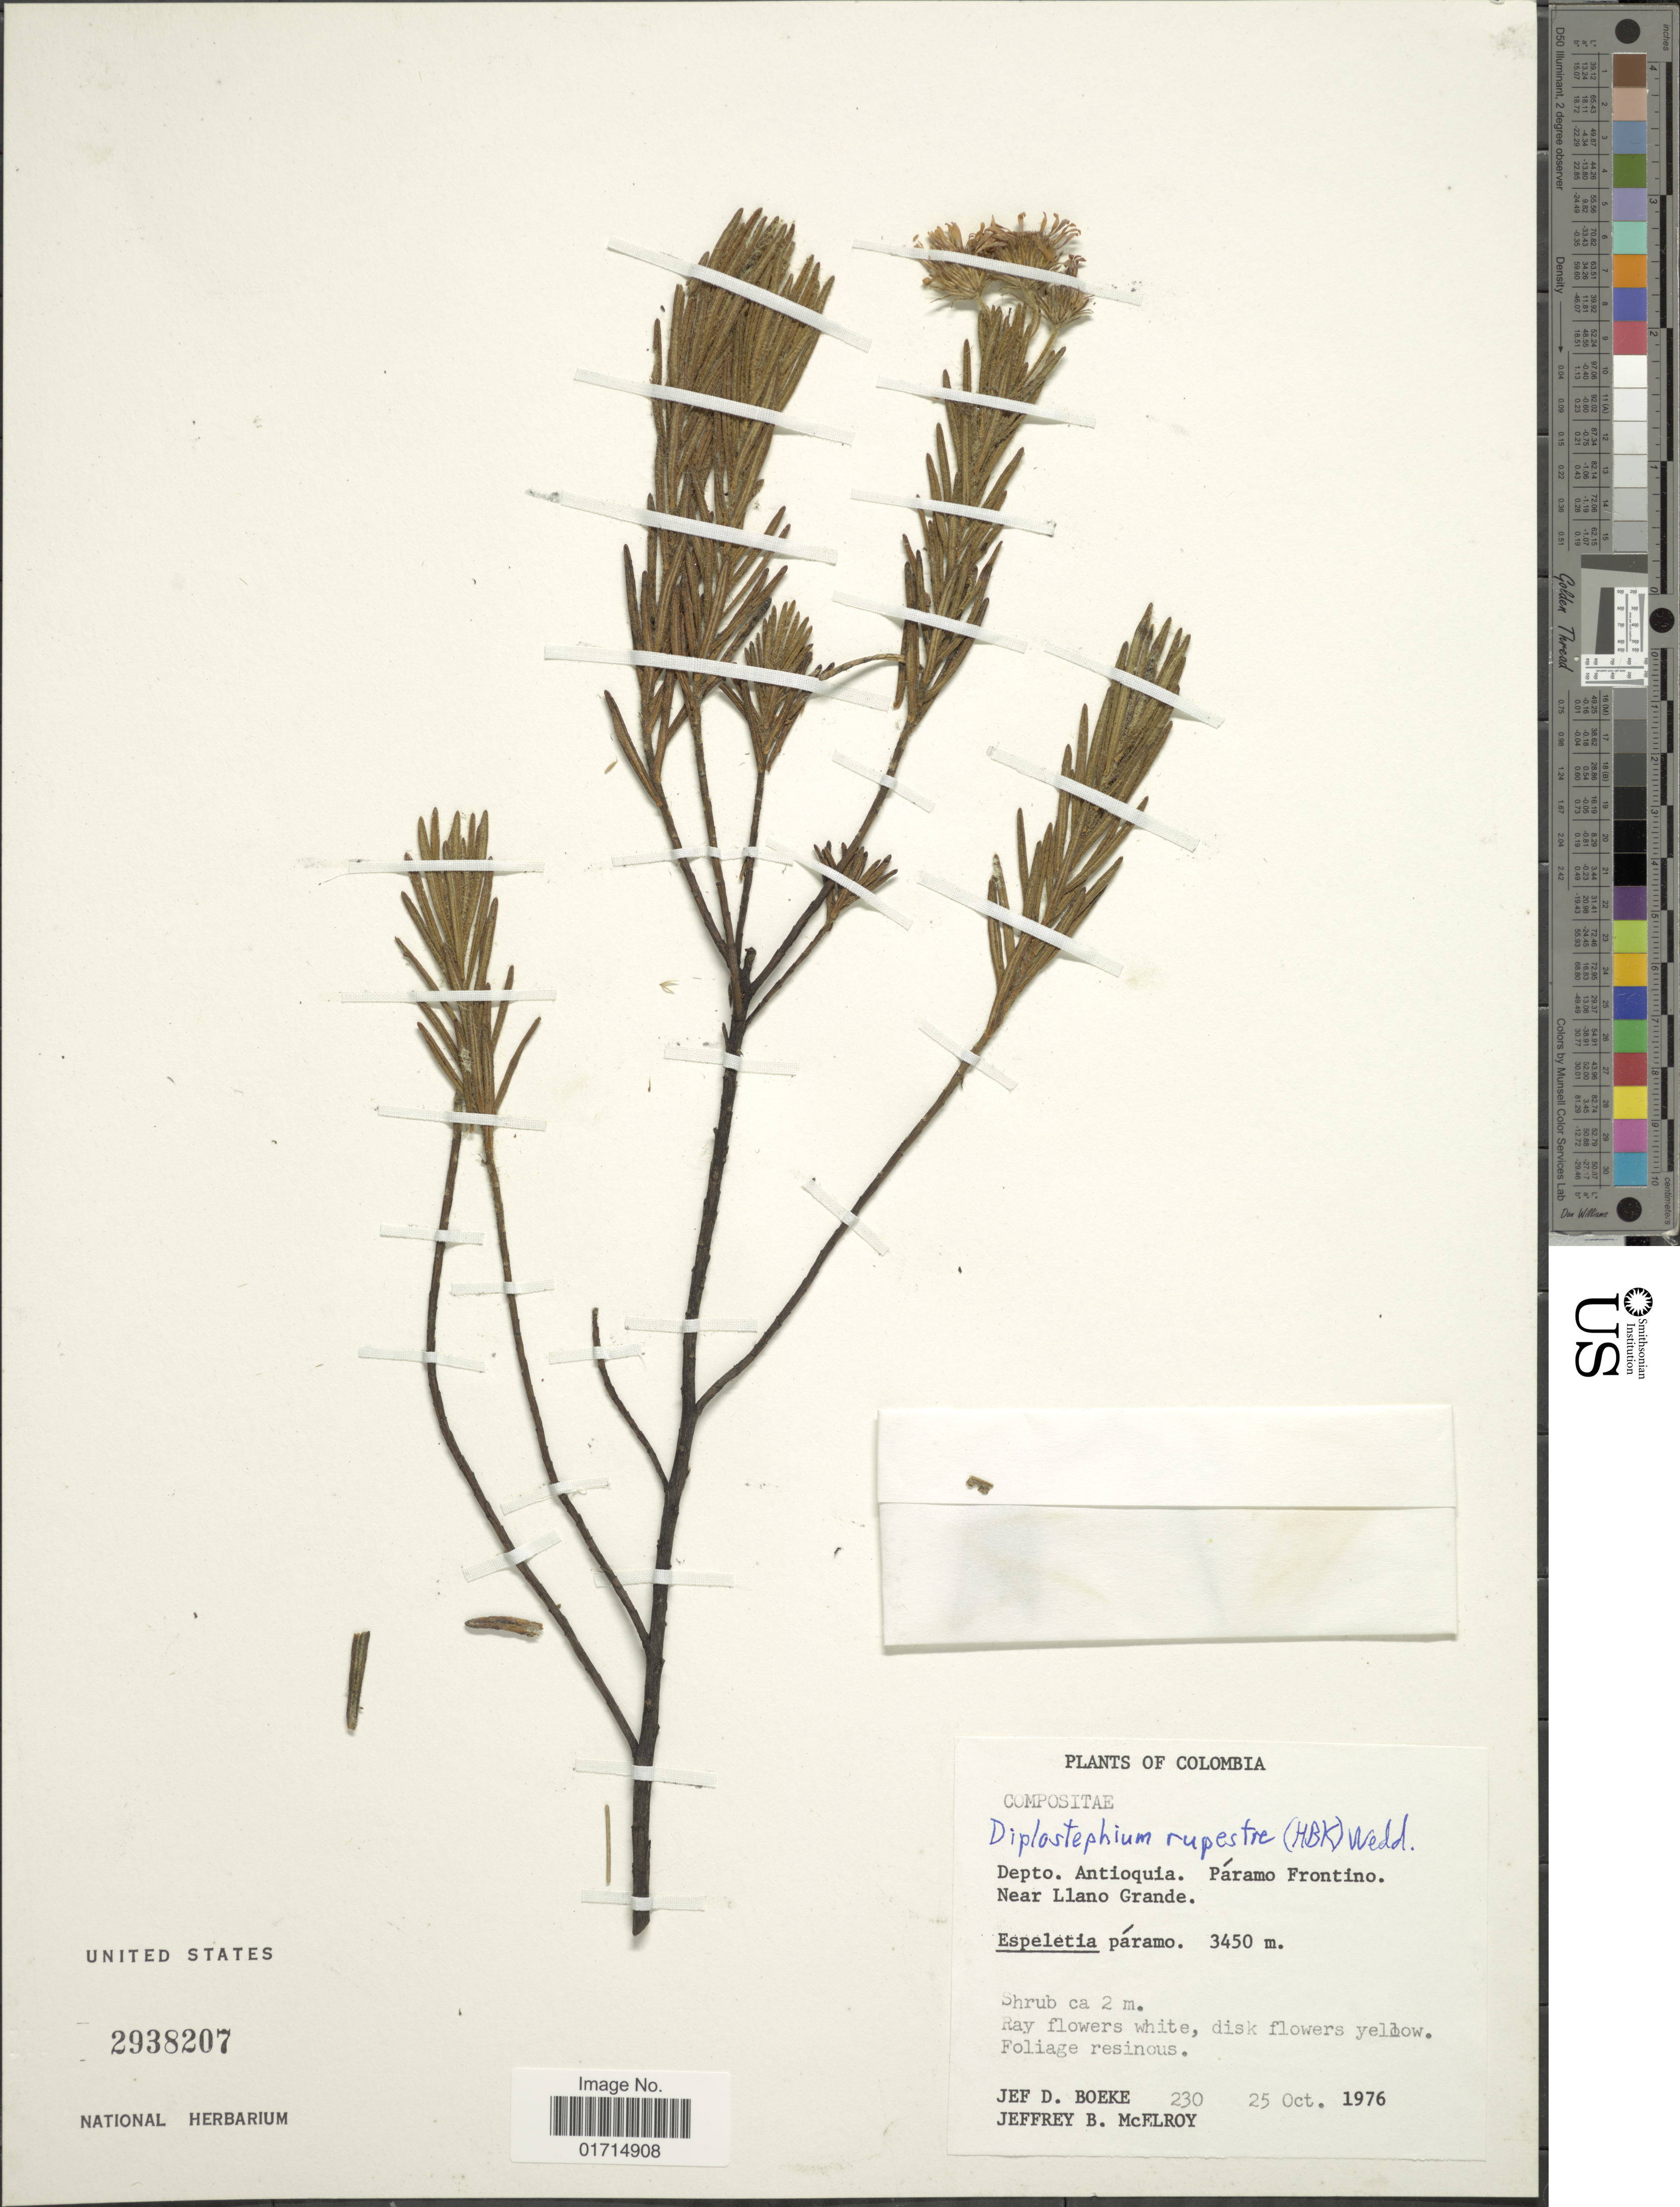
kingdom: Plantae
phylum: Tracheophyta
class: Magnoliopsida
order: Asterales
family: Asteraceae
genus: Diplostephium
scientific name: Diplostephium rupestre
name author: (Kunth) Wedd.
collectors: J. D. Boeke & J. B. McElroy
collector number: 230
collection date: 1976-10-25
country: Colombia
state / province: Antioquia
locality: Colombia. Depto. Antioquia. Paramo Frontino. Near Llano Grande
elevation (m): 3450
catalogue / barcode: US 2938207